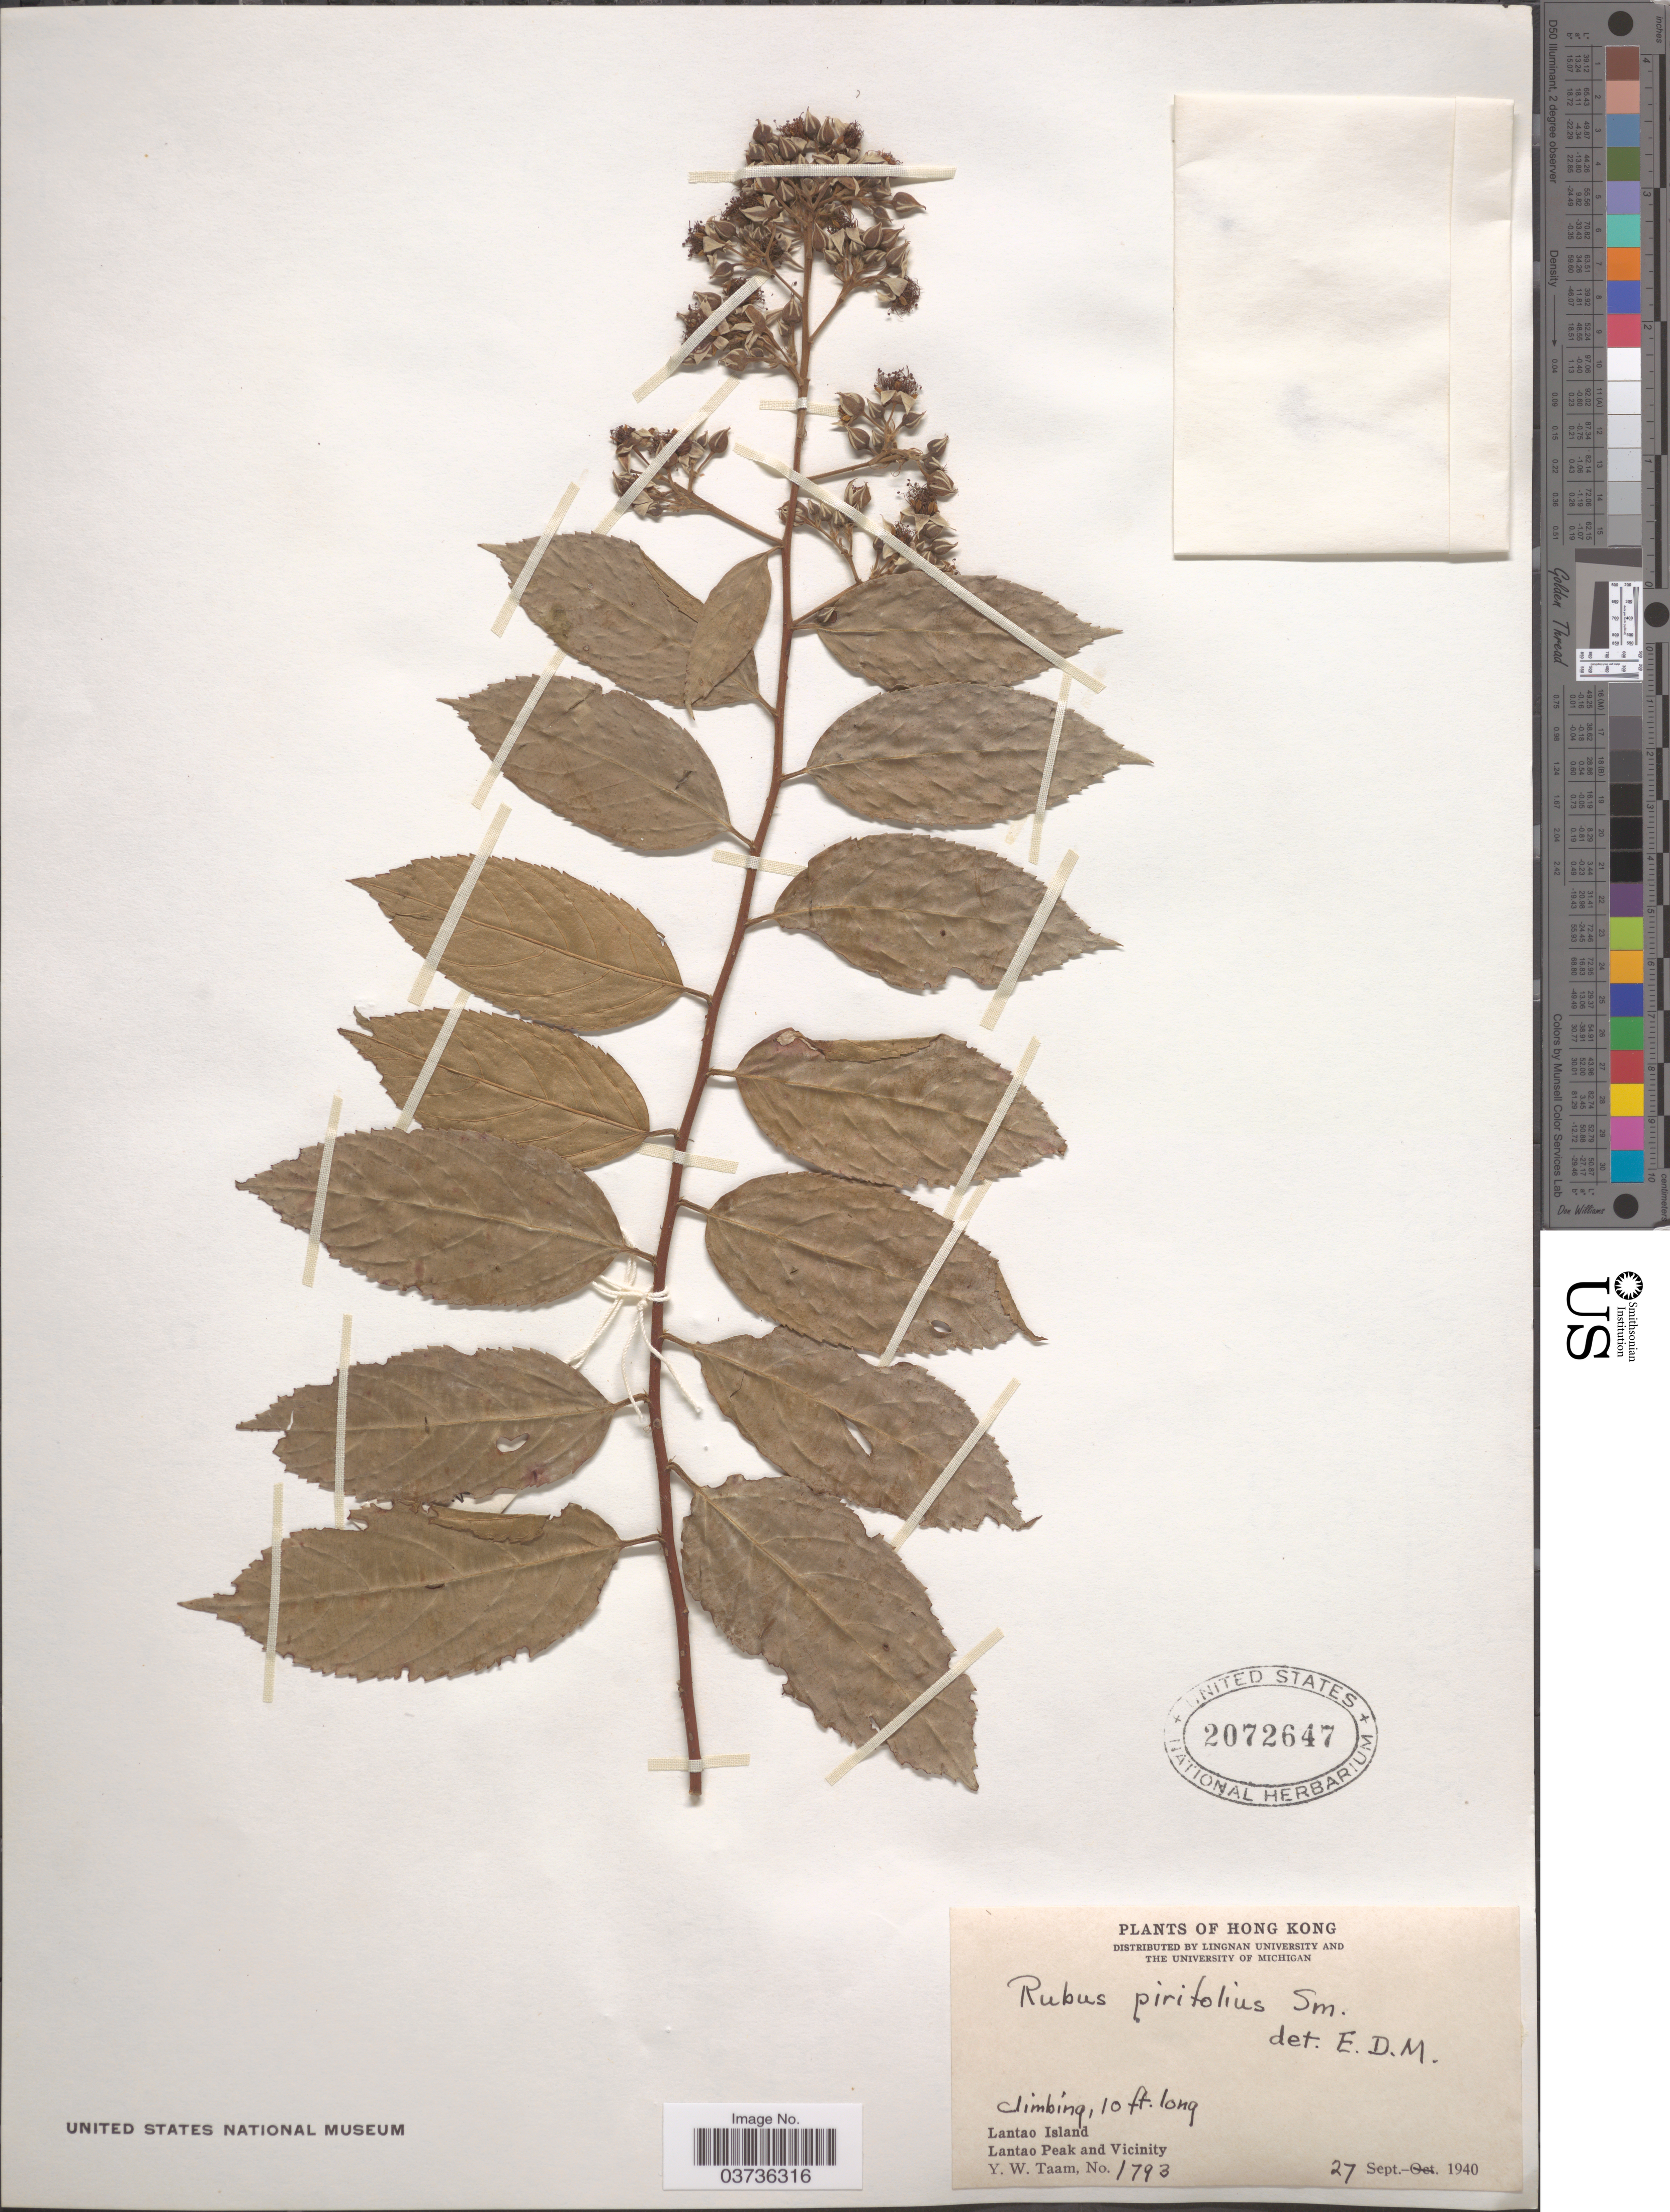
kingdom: Plantae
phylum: Tracheophyta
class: Magnoliopsida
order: Rosales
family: Rosaceae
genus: Rubus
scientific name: Rubus pyrifolius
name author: Sm.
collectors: Y. W. Taam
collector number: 1793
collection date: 1940-09-27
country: China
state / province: Hong Kong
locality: Lantao Island. Lantao Peak and Vicinity.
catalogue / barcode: US 2072647